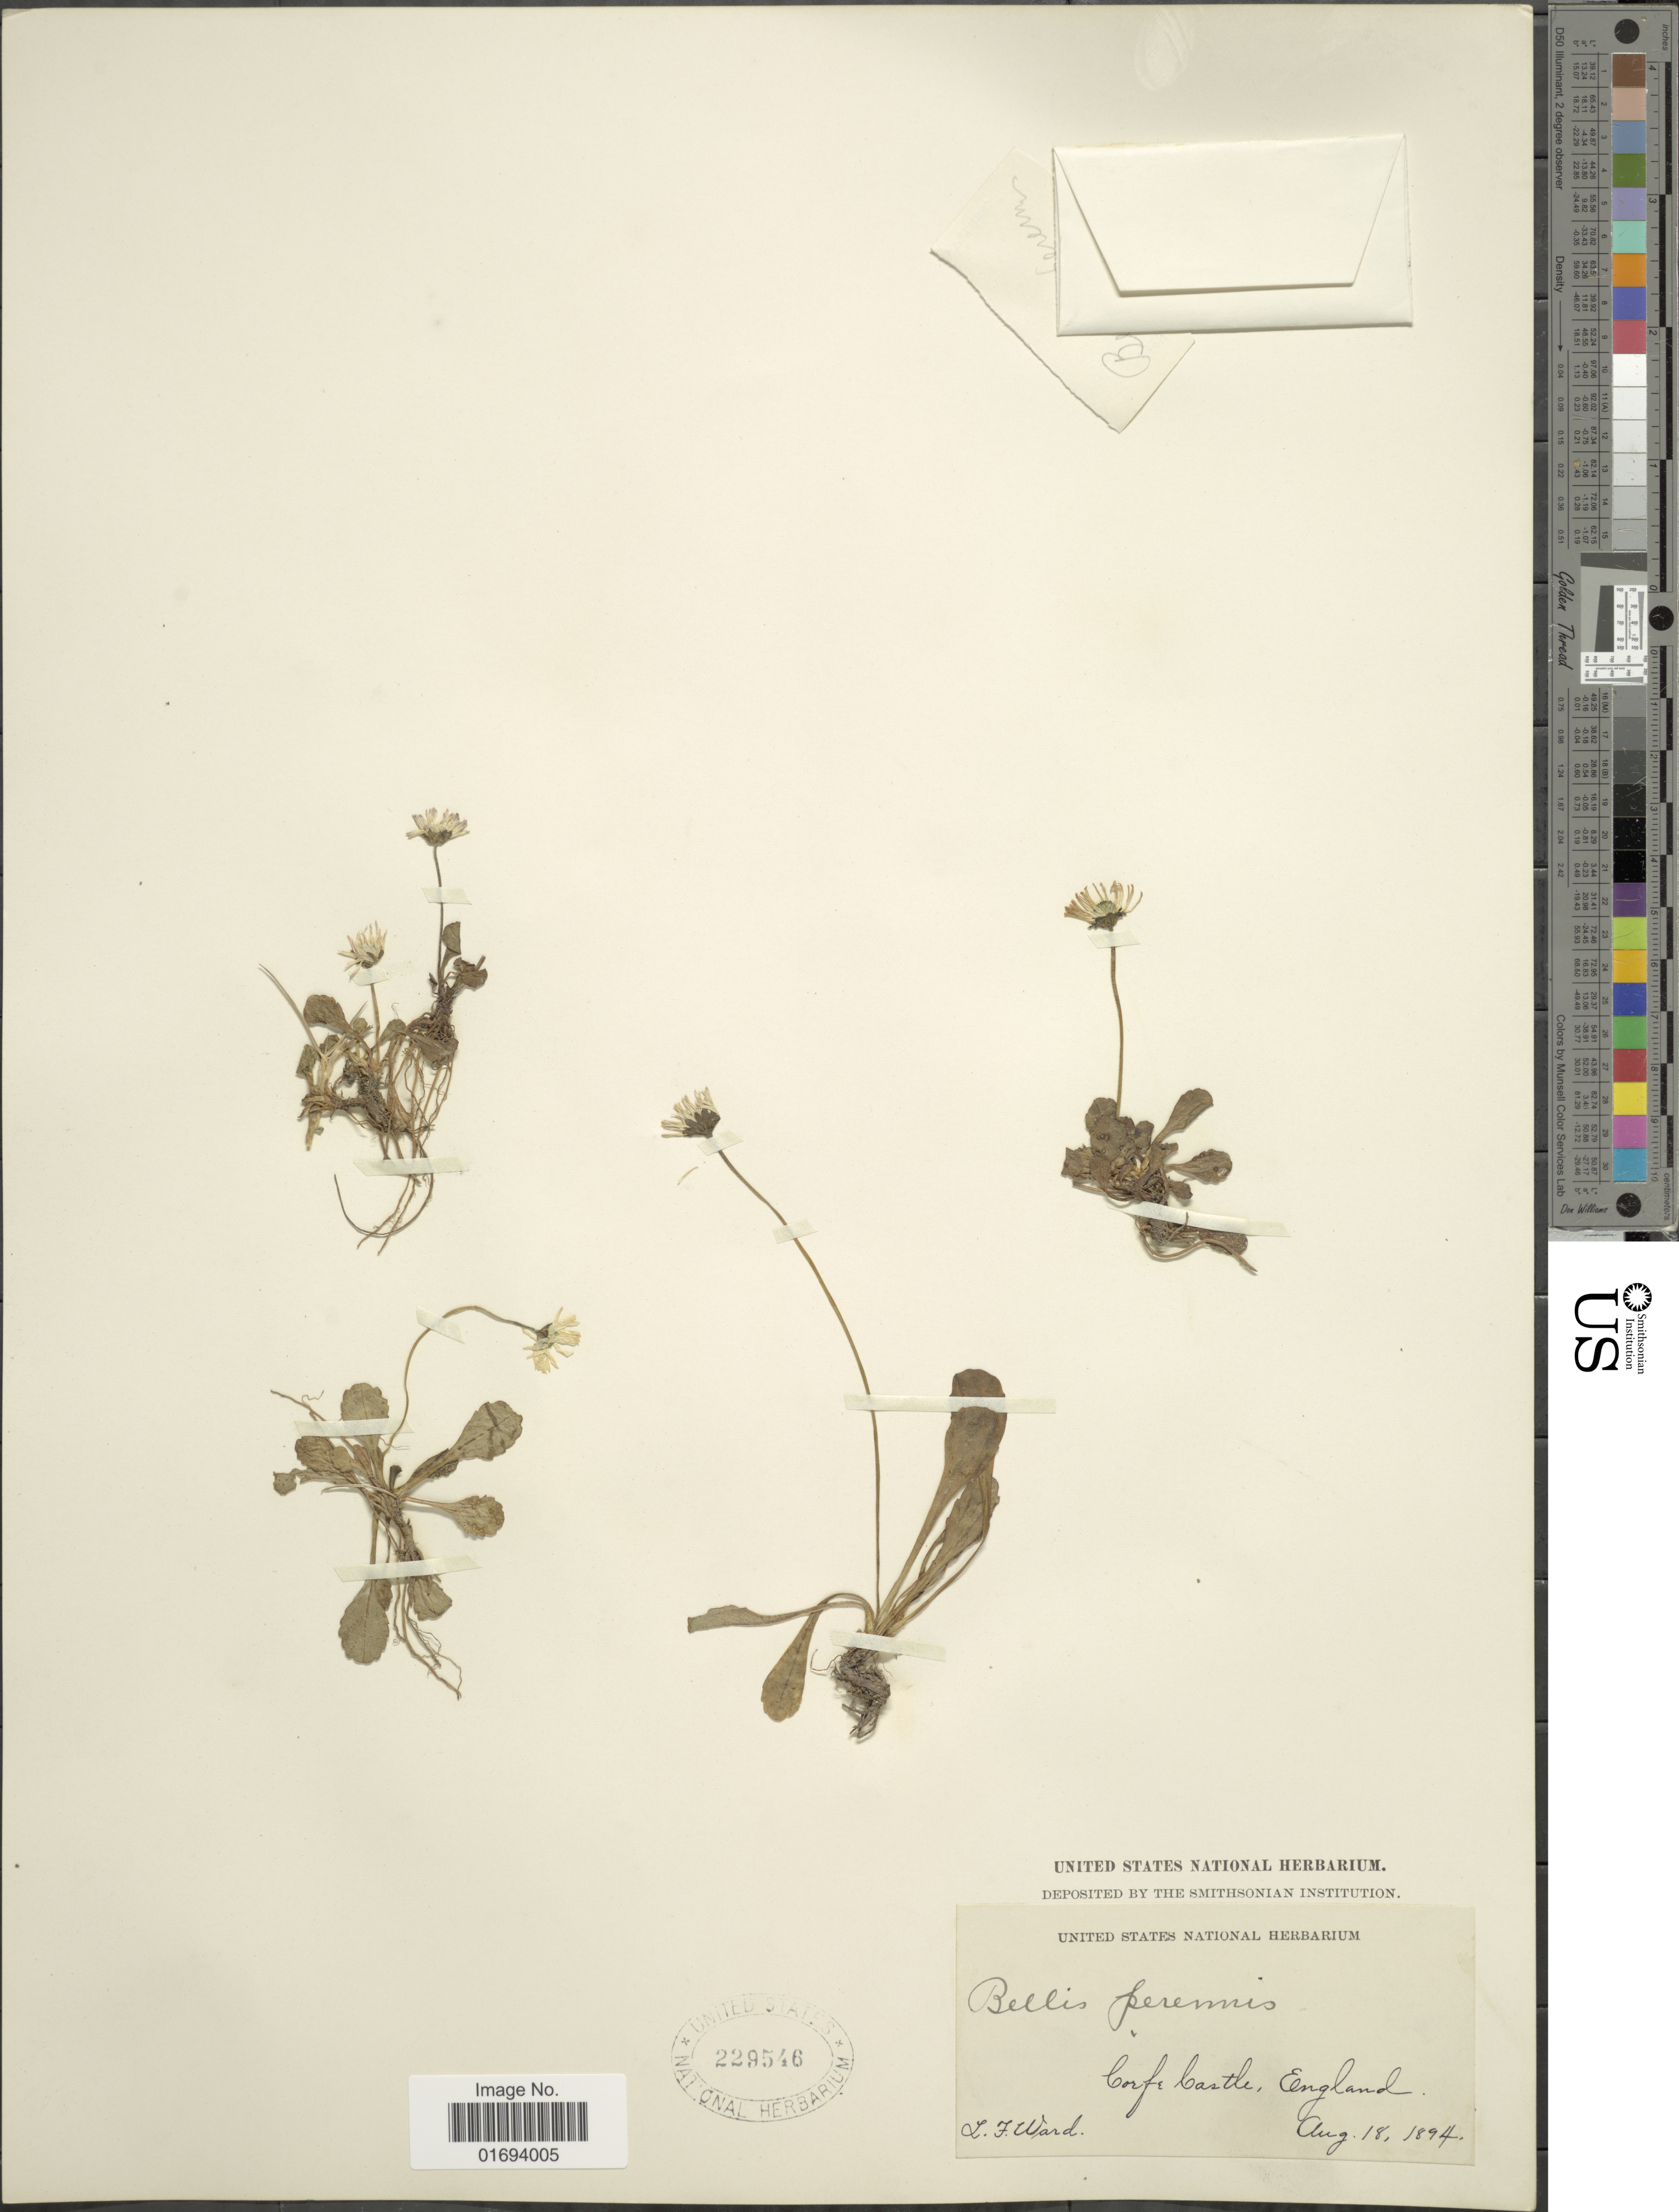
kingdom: Plantae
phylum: Tracheophyta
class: Magnoliopsida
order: Asterales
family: Asteraceae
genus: Bellis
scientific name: Bellis perennis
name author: L.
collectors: L. Ward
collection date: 1894-08-18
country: United Kingdom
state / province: England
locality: Corfe Castle, England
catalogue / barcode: US 229546